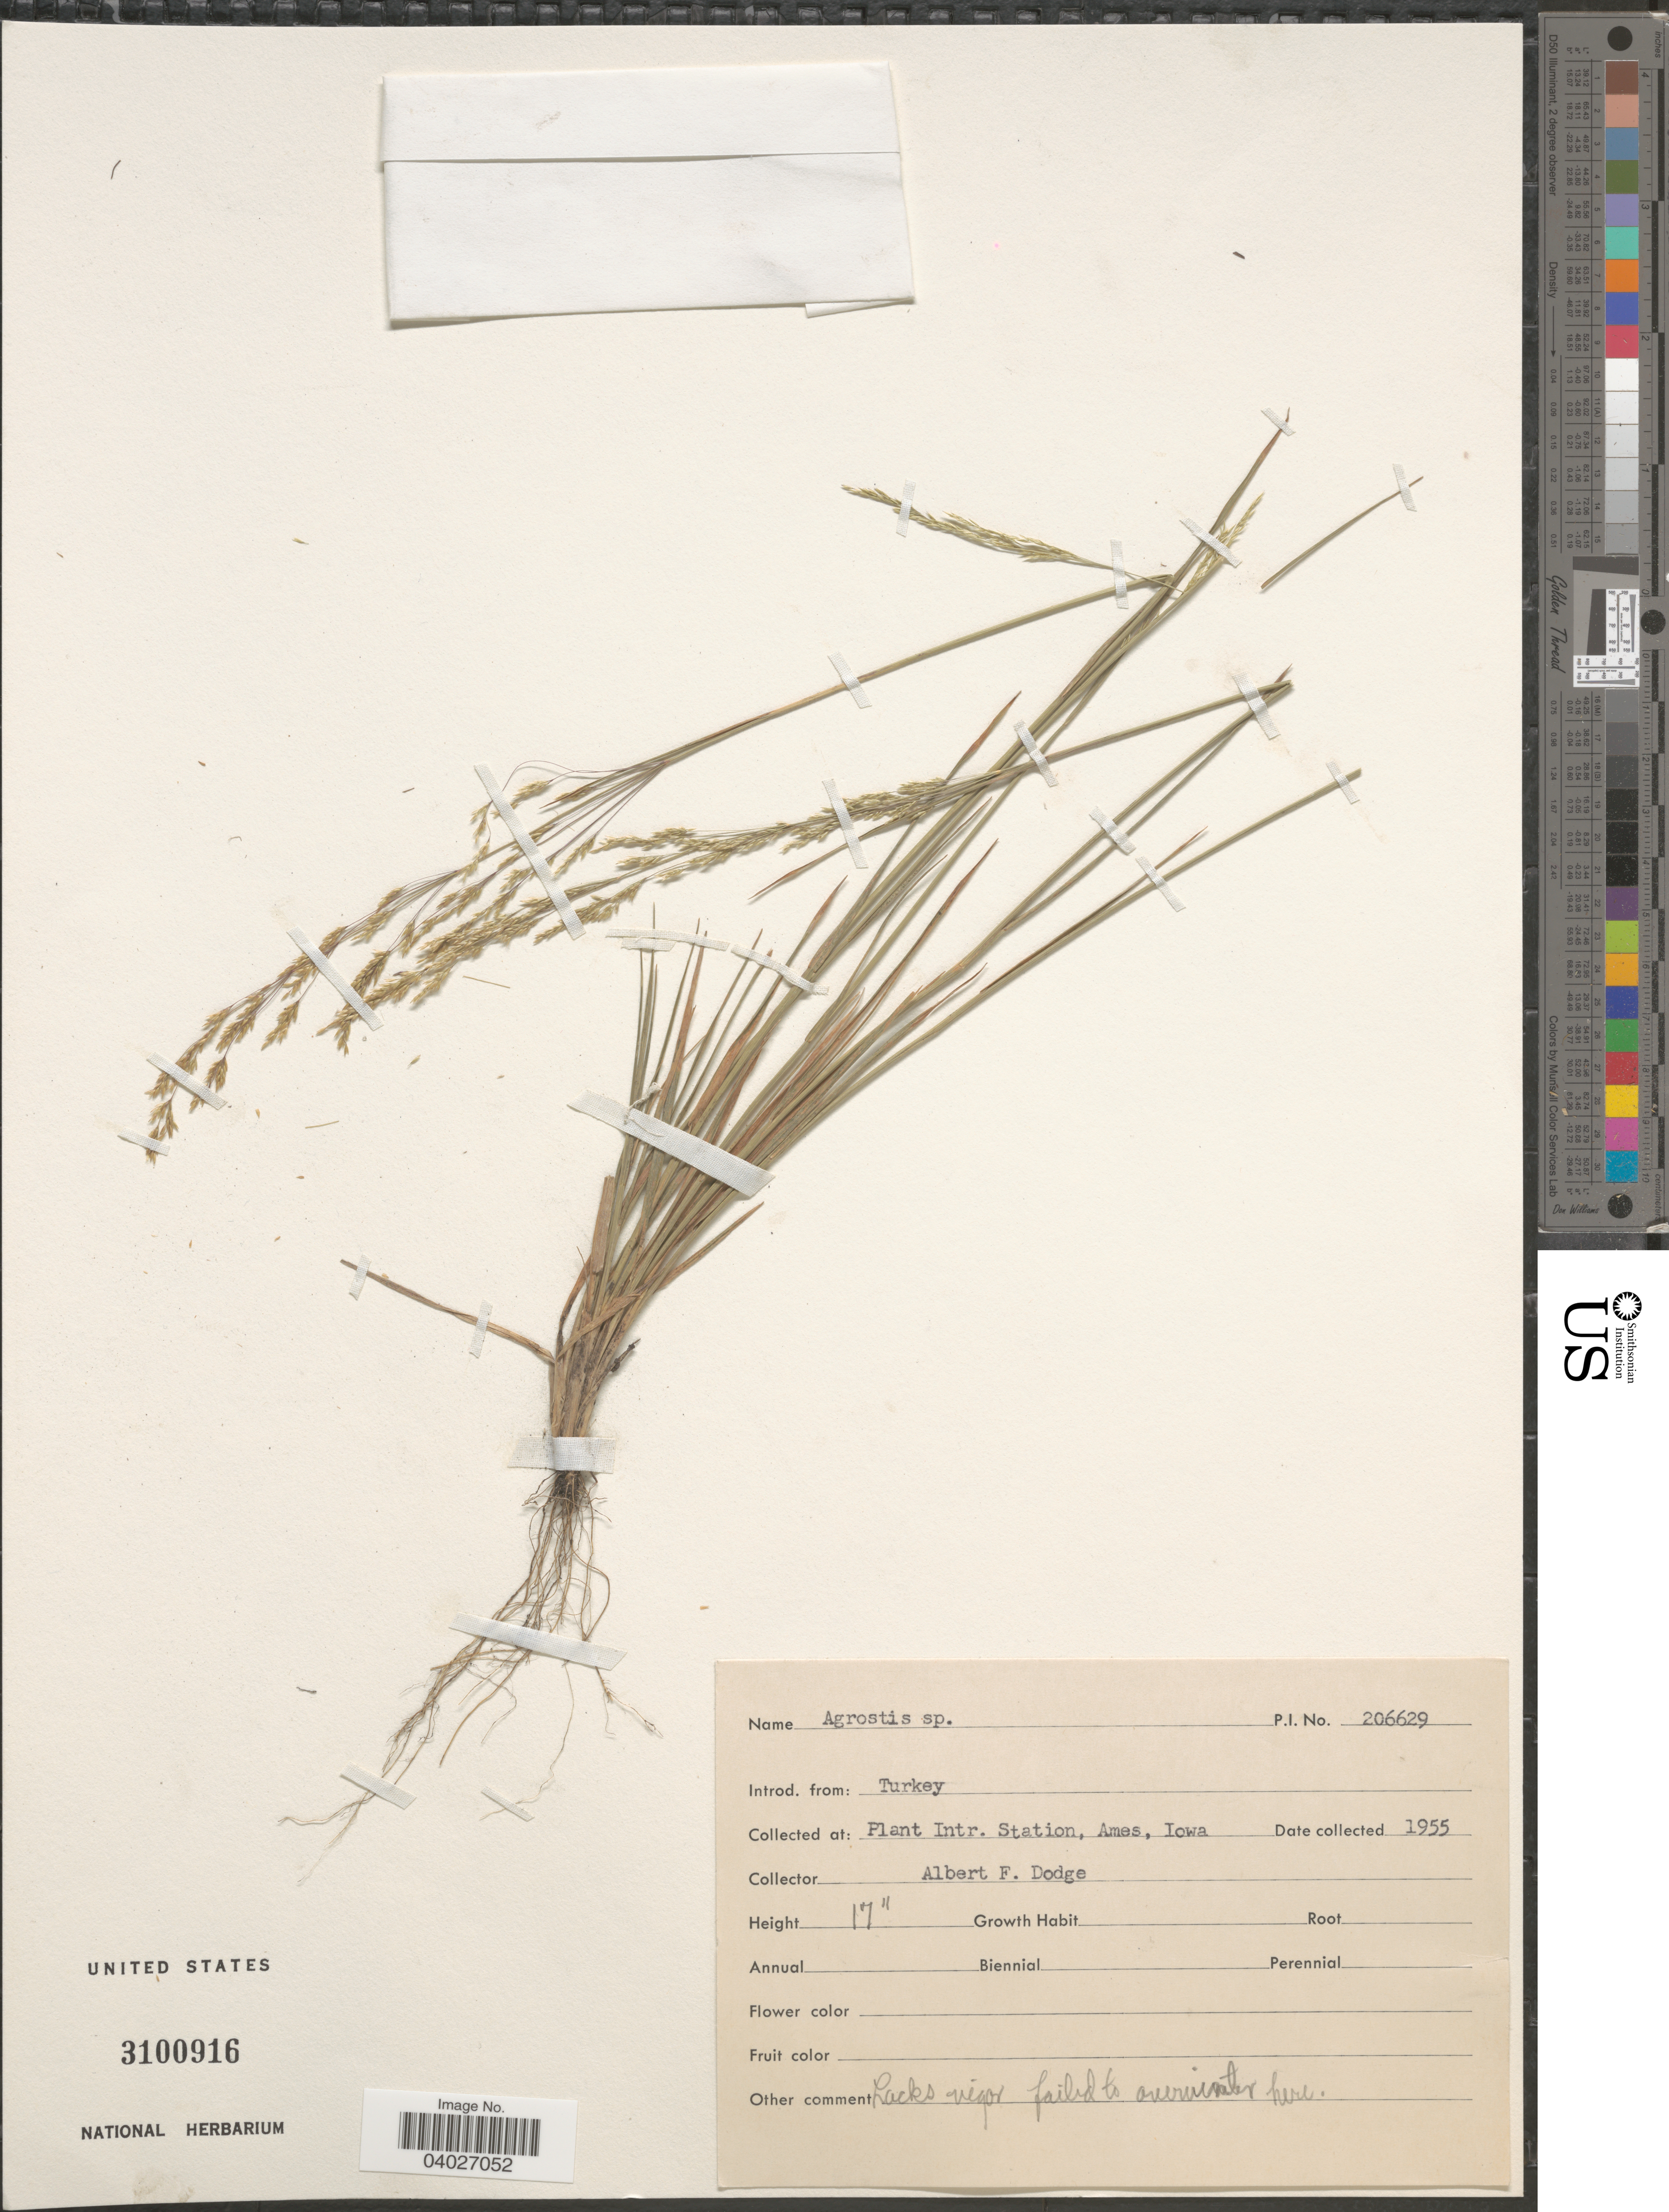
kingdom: Plantae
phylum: Tracheophyta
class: Liliopsida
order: Poales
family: Poaceae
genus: Agrostis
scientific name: Agrostis sp.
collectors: A. Dodge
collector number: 206629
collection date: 1955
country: United States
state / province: Iowa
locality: Plant Intr. Station, Ames.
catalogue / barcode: US 3100916